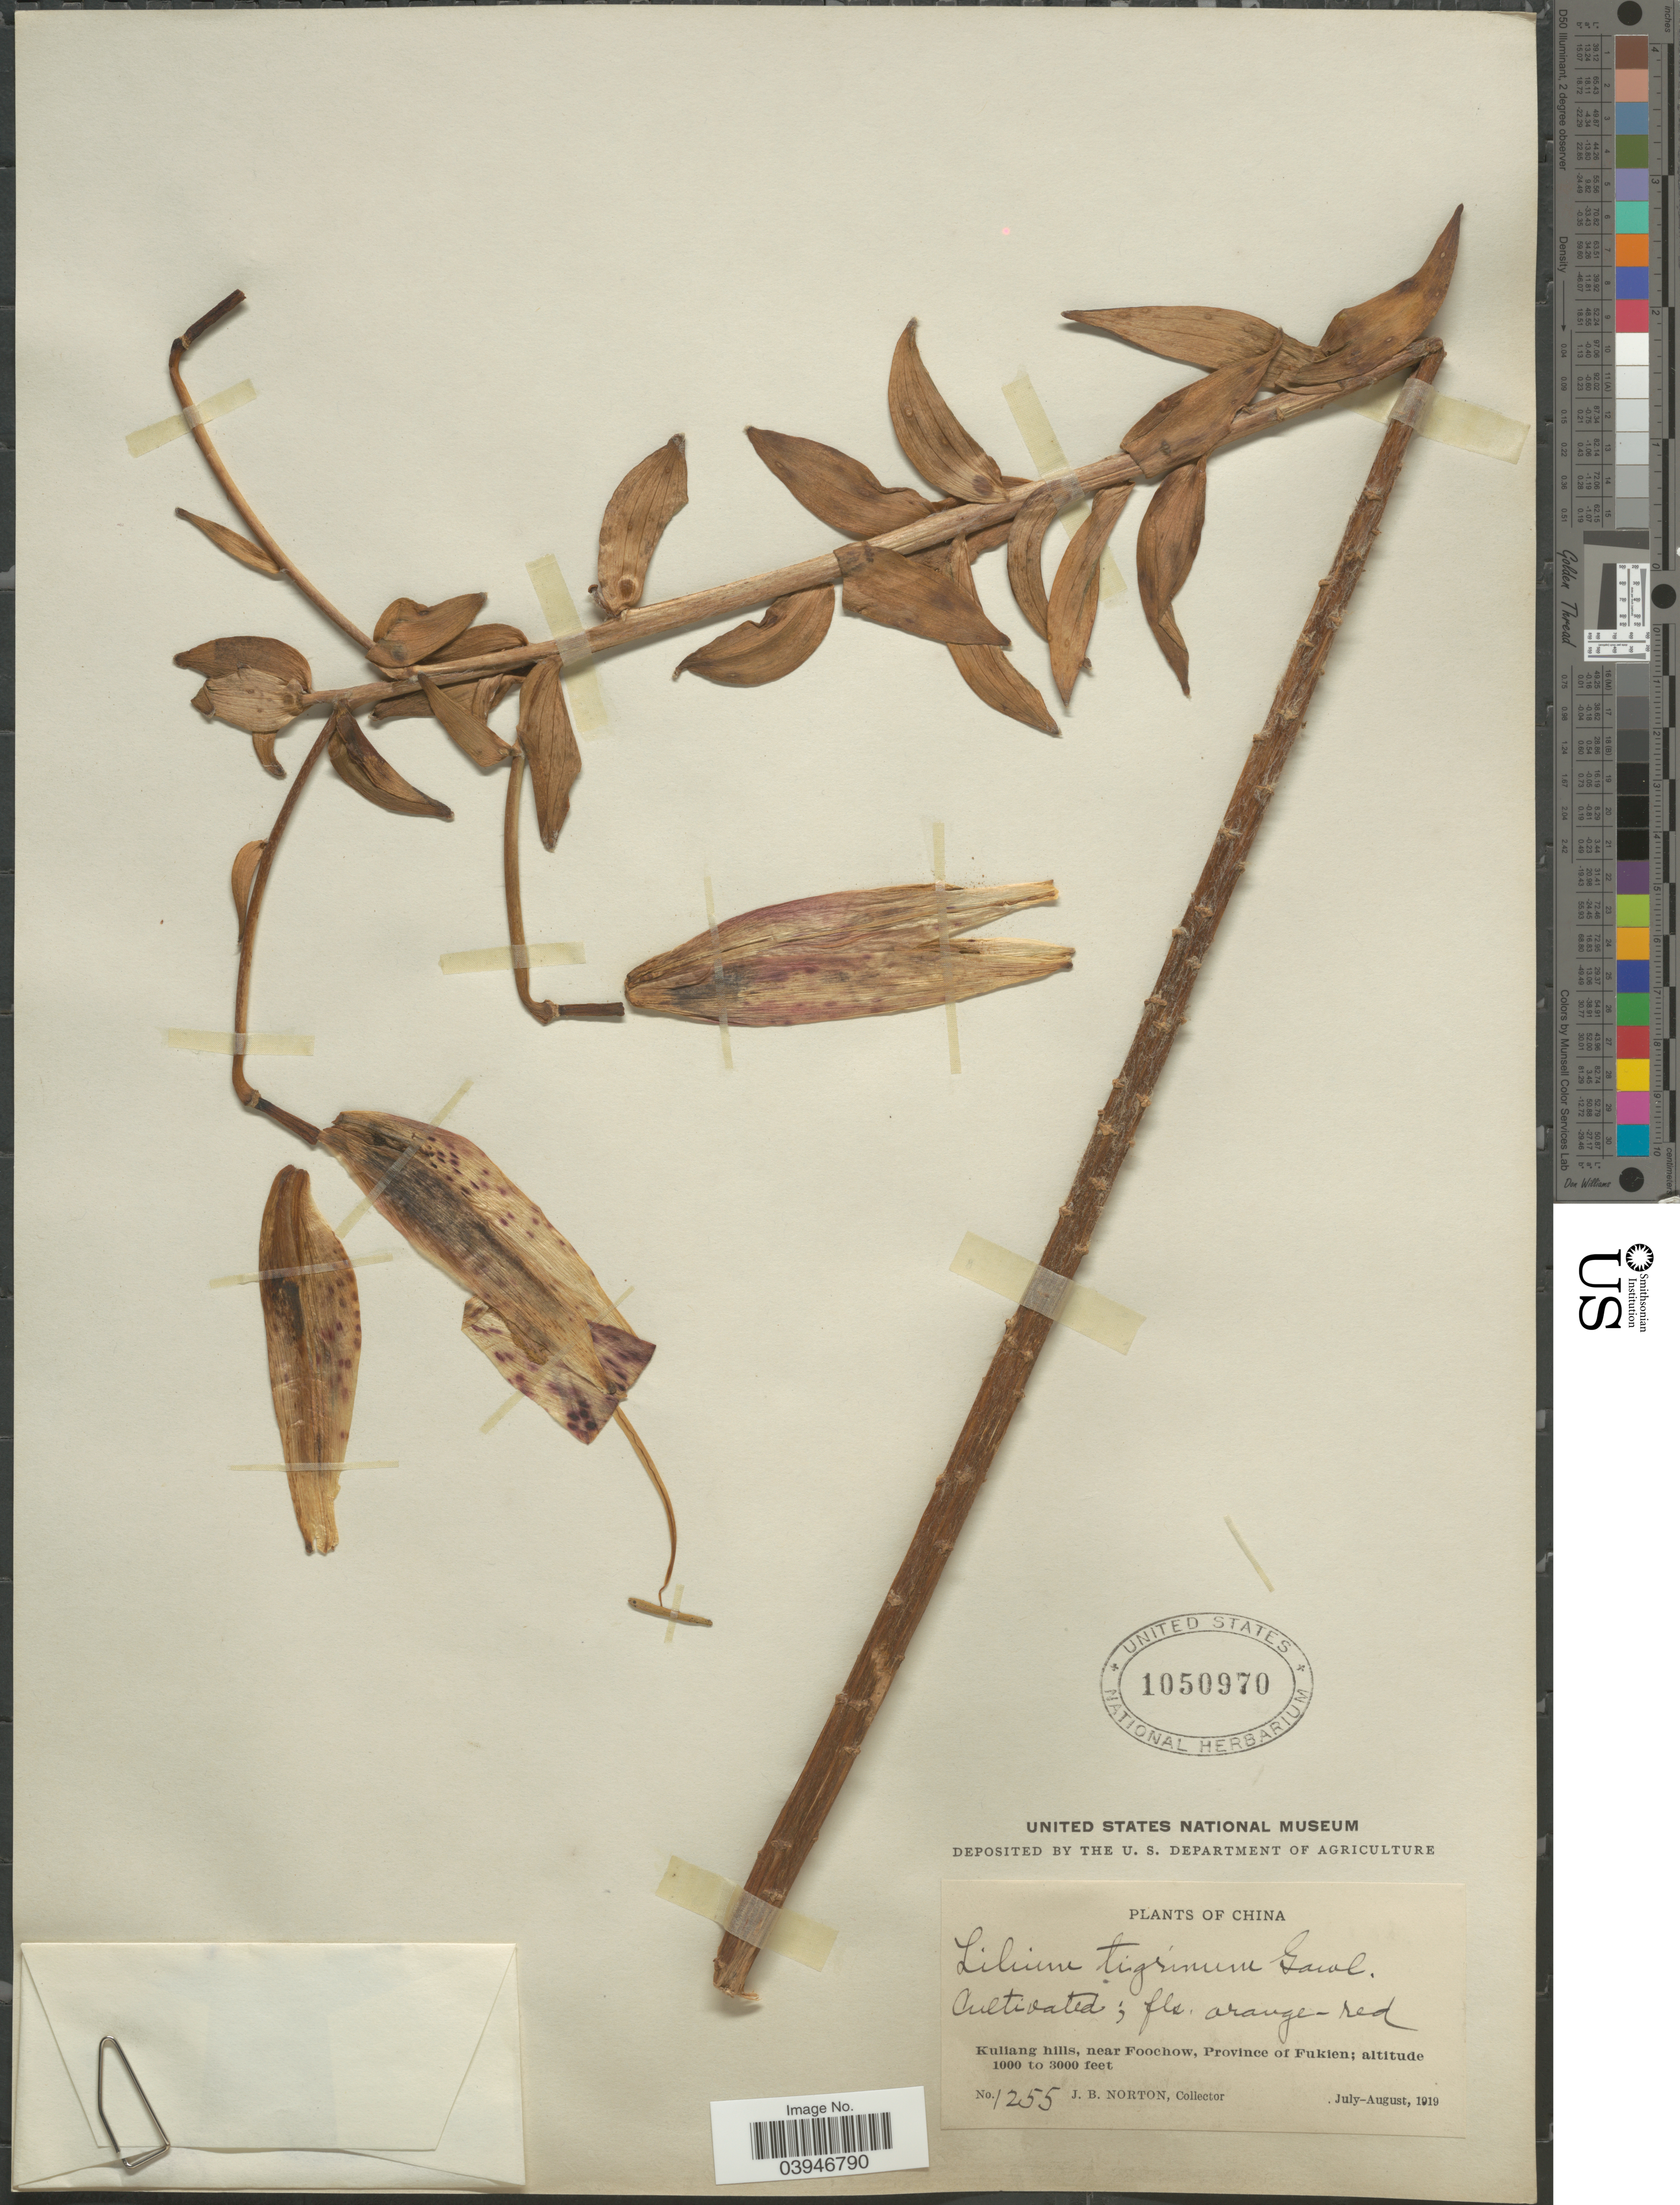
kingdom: Plantae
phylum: Tracheophyta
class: Liliopsida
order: Liliales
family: Liliaceae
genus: Lilium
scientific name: Lilium tigrinum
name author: Ker Gawl.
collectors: J. B. Norton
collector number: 1255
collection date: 1919-07/1919-08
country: China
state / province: Fujian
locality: Kuliang hills, near Foochow, Province of Fukien.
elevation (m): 305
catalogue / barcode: US 1050970